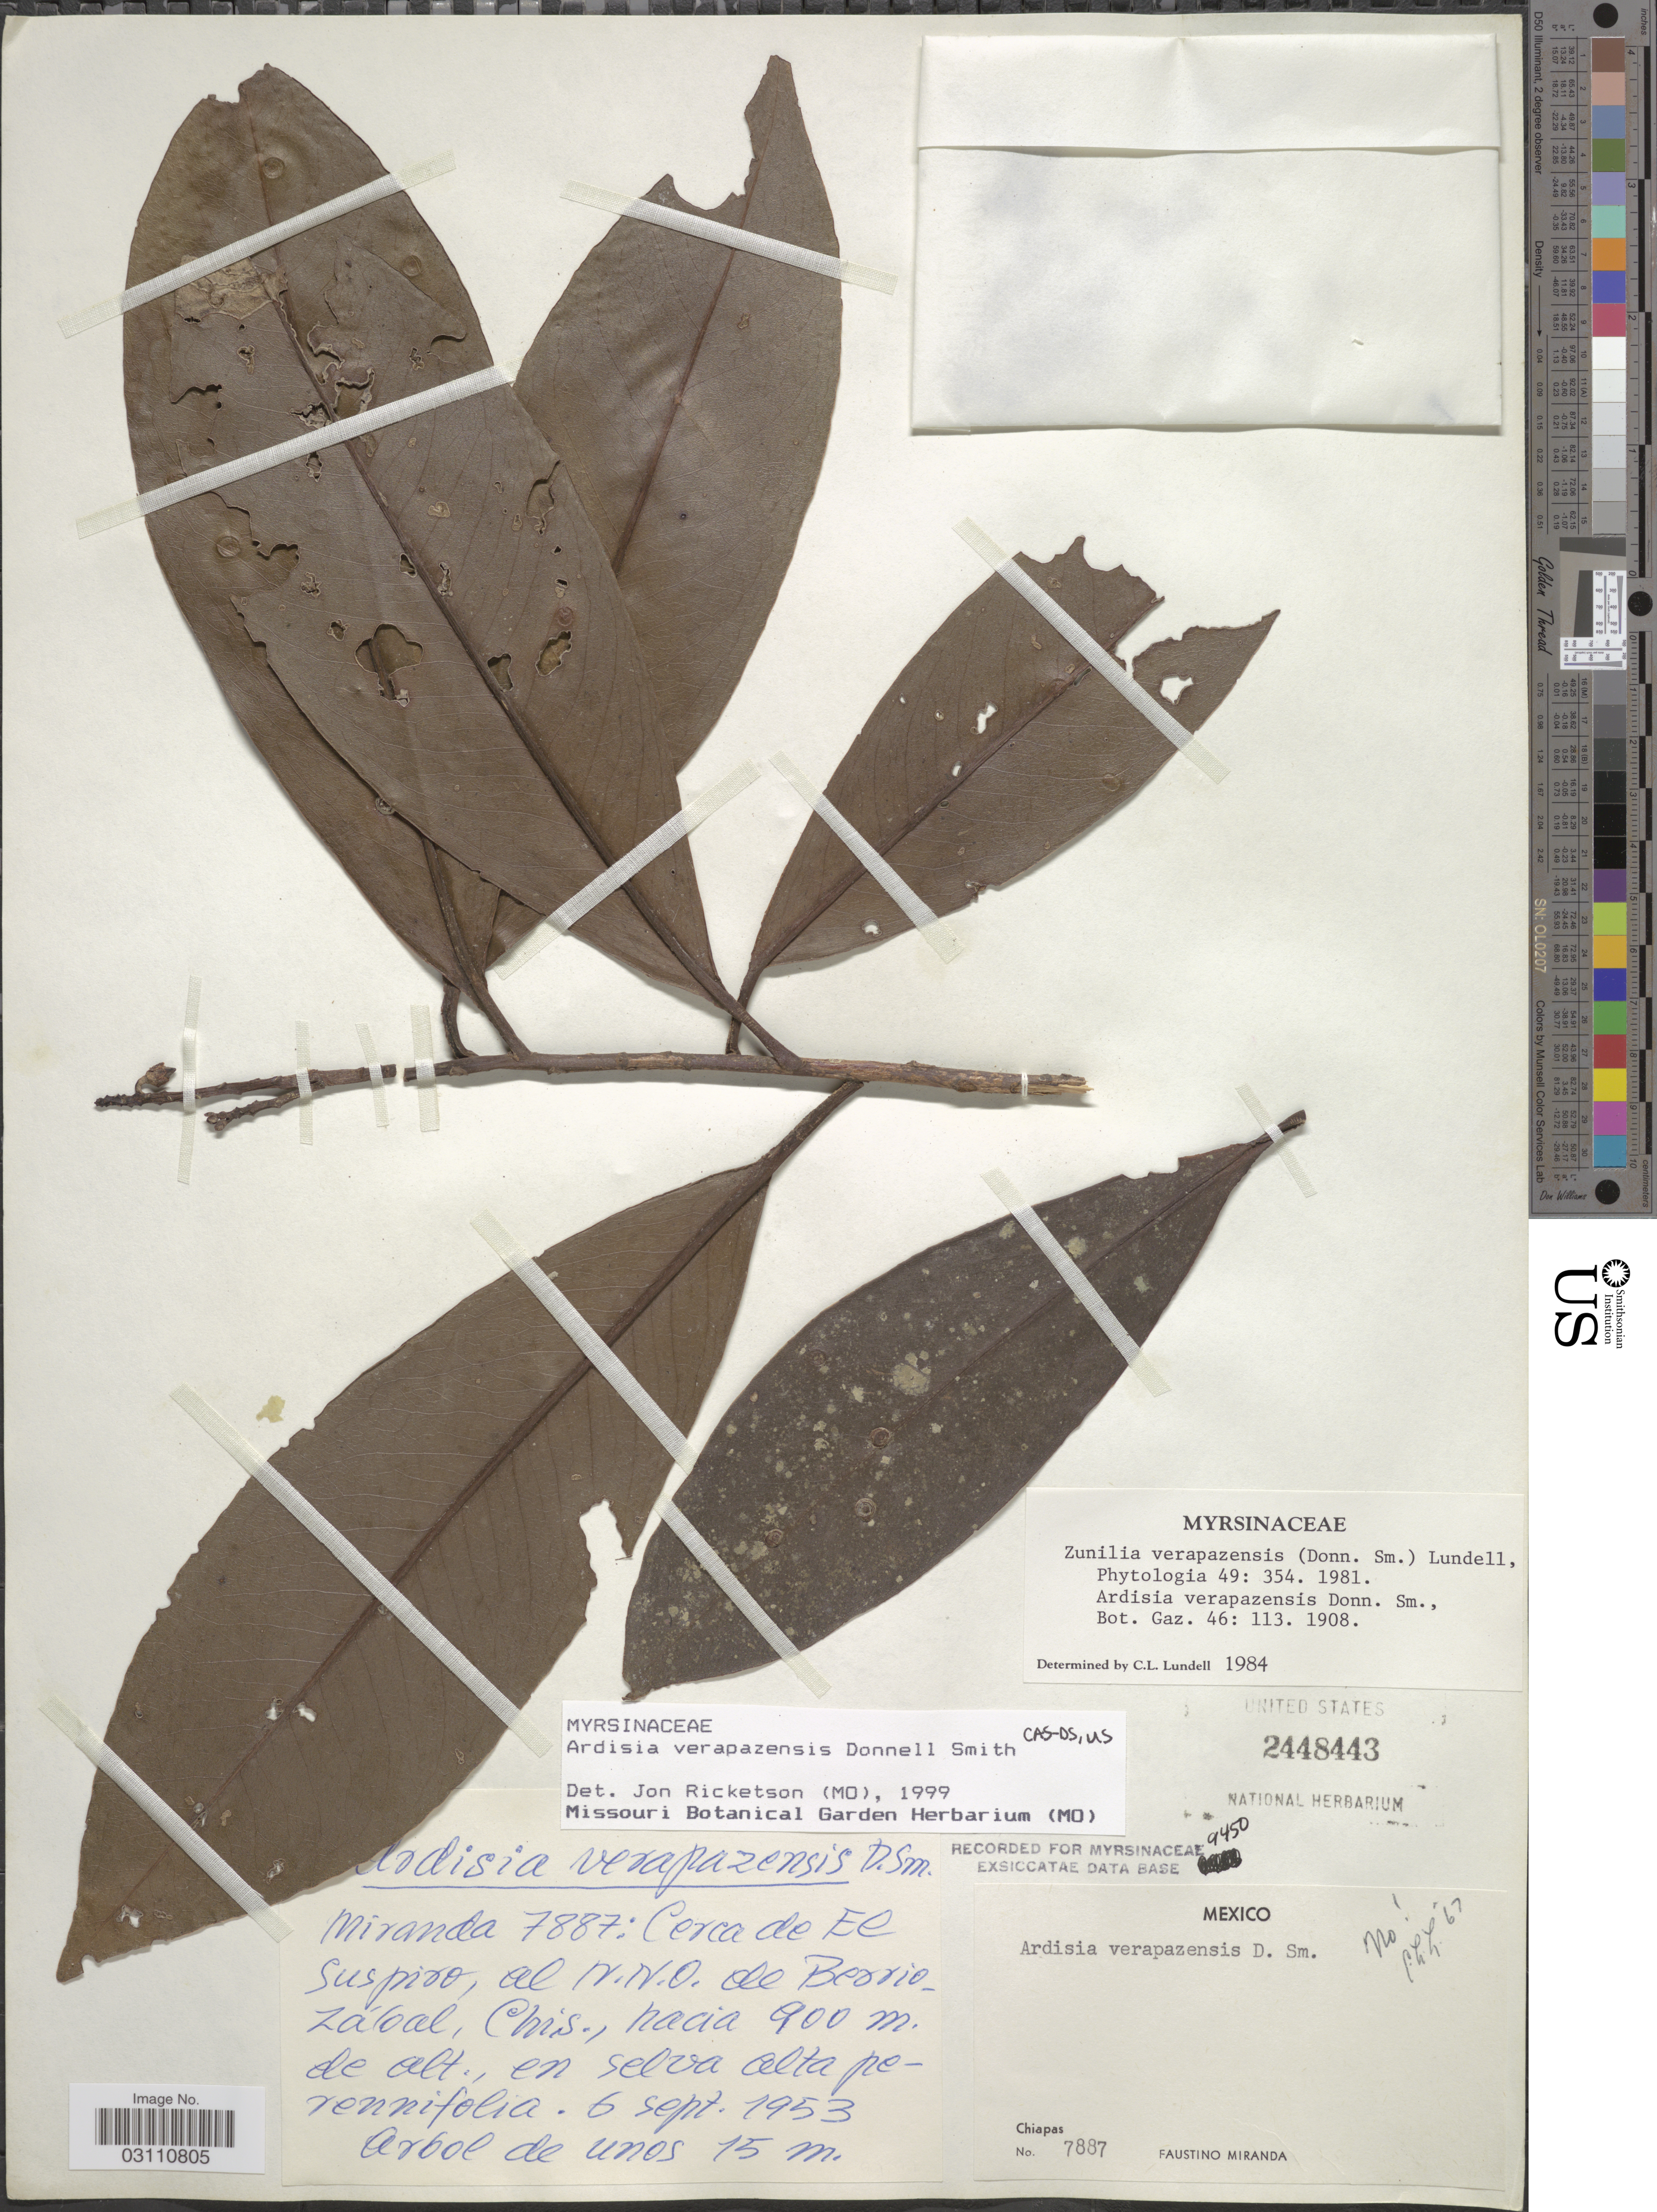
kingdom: Plantae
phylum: Tracheophyta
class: Magnoliopsida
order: Ericales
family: Primulaceae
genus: Ardisia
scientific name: Ardisia verapazensis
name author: Donn. Sm.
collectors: F. Miranda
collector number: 7887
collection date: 1953-09-06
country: Mexico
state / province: Chiapas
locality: Cerca de El Suspiro, al N.N.O. de Berriozábal, Chis.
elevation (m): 900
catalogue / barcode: US 2448443